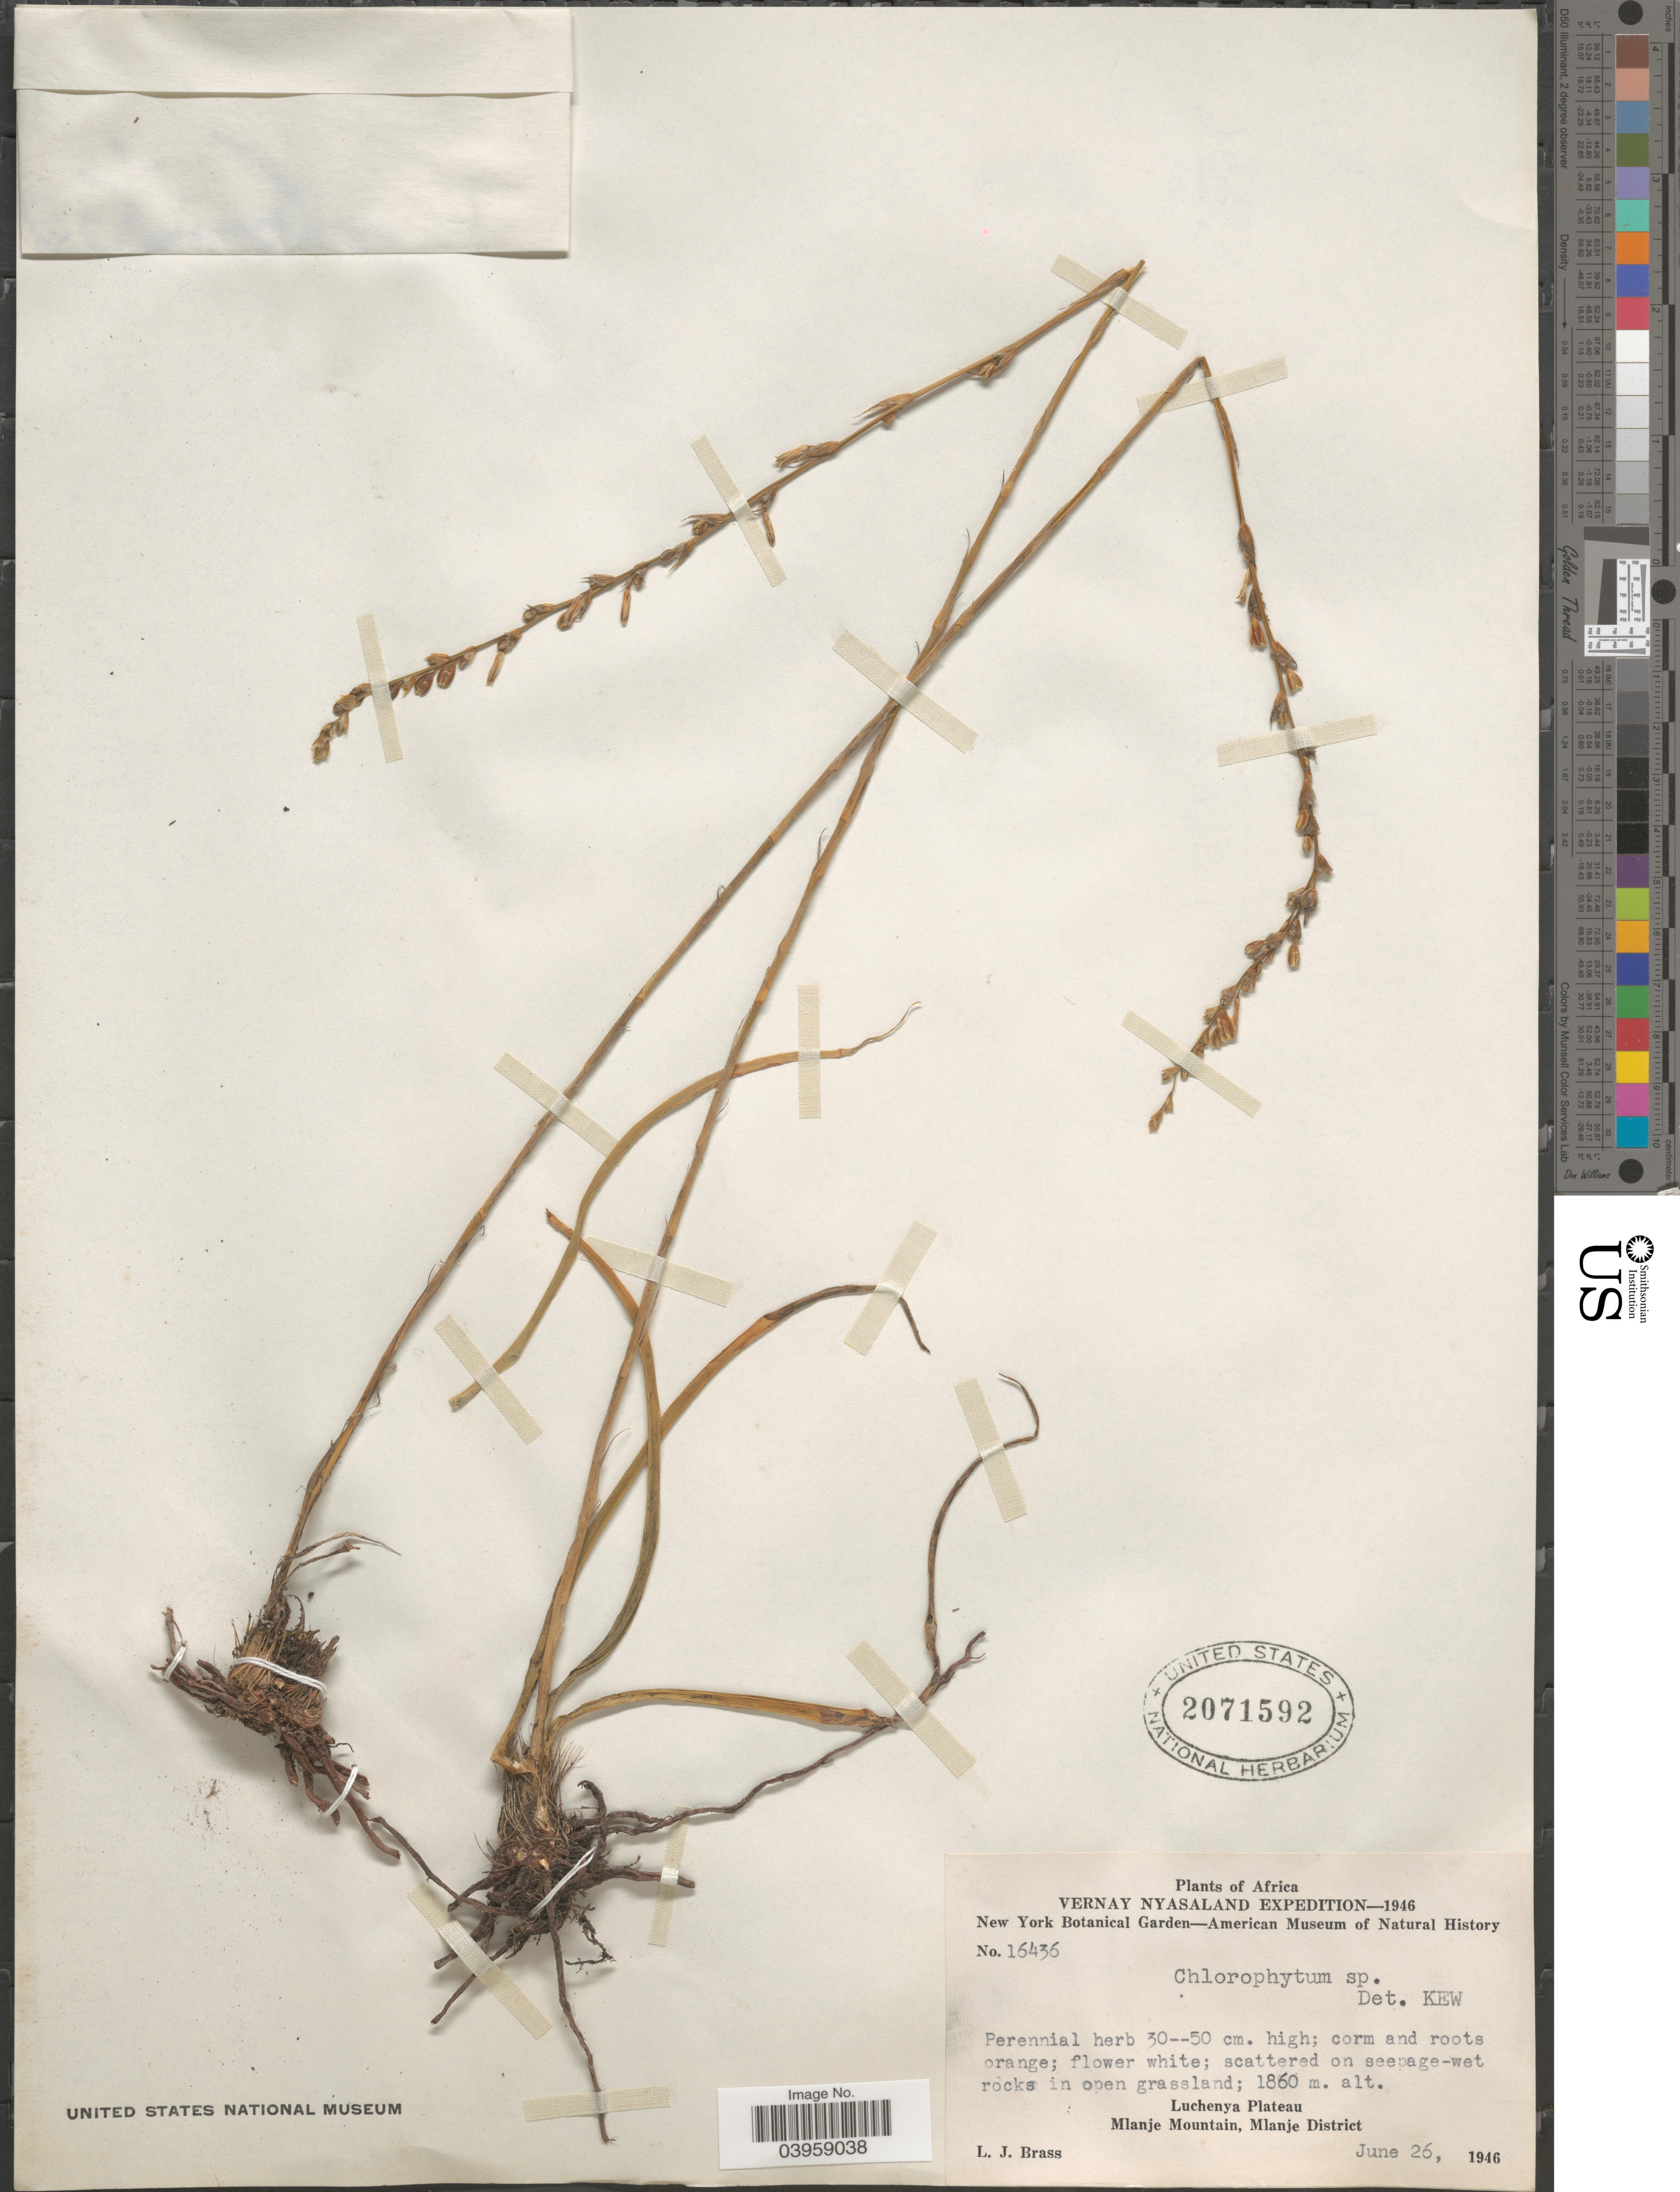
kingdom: Plantae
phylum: Tracheophyta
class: Liliopsida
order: Asparagales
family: Asparagaceae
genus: Chlorophytum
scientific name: Chlorophytum sp.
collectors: L. J. Brass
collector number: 16436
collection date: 1946-06-26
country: Malawi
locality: Vernay Nyasaland. Luchenya Plateau. Mlanje Mountain, Mlanje District.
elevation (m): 1860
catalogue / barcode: US 2071592